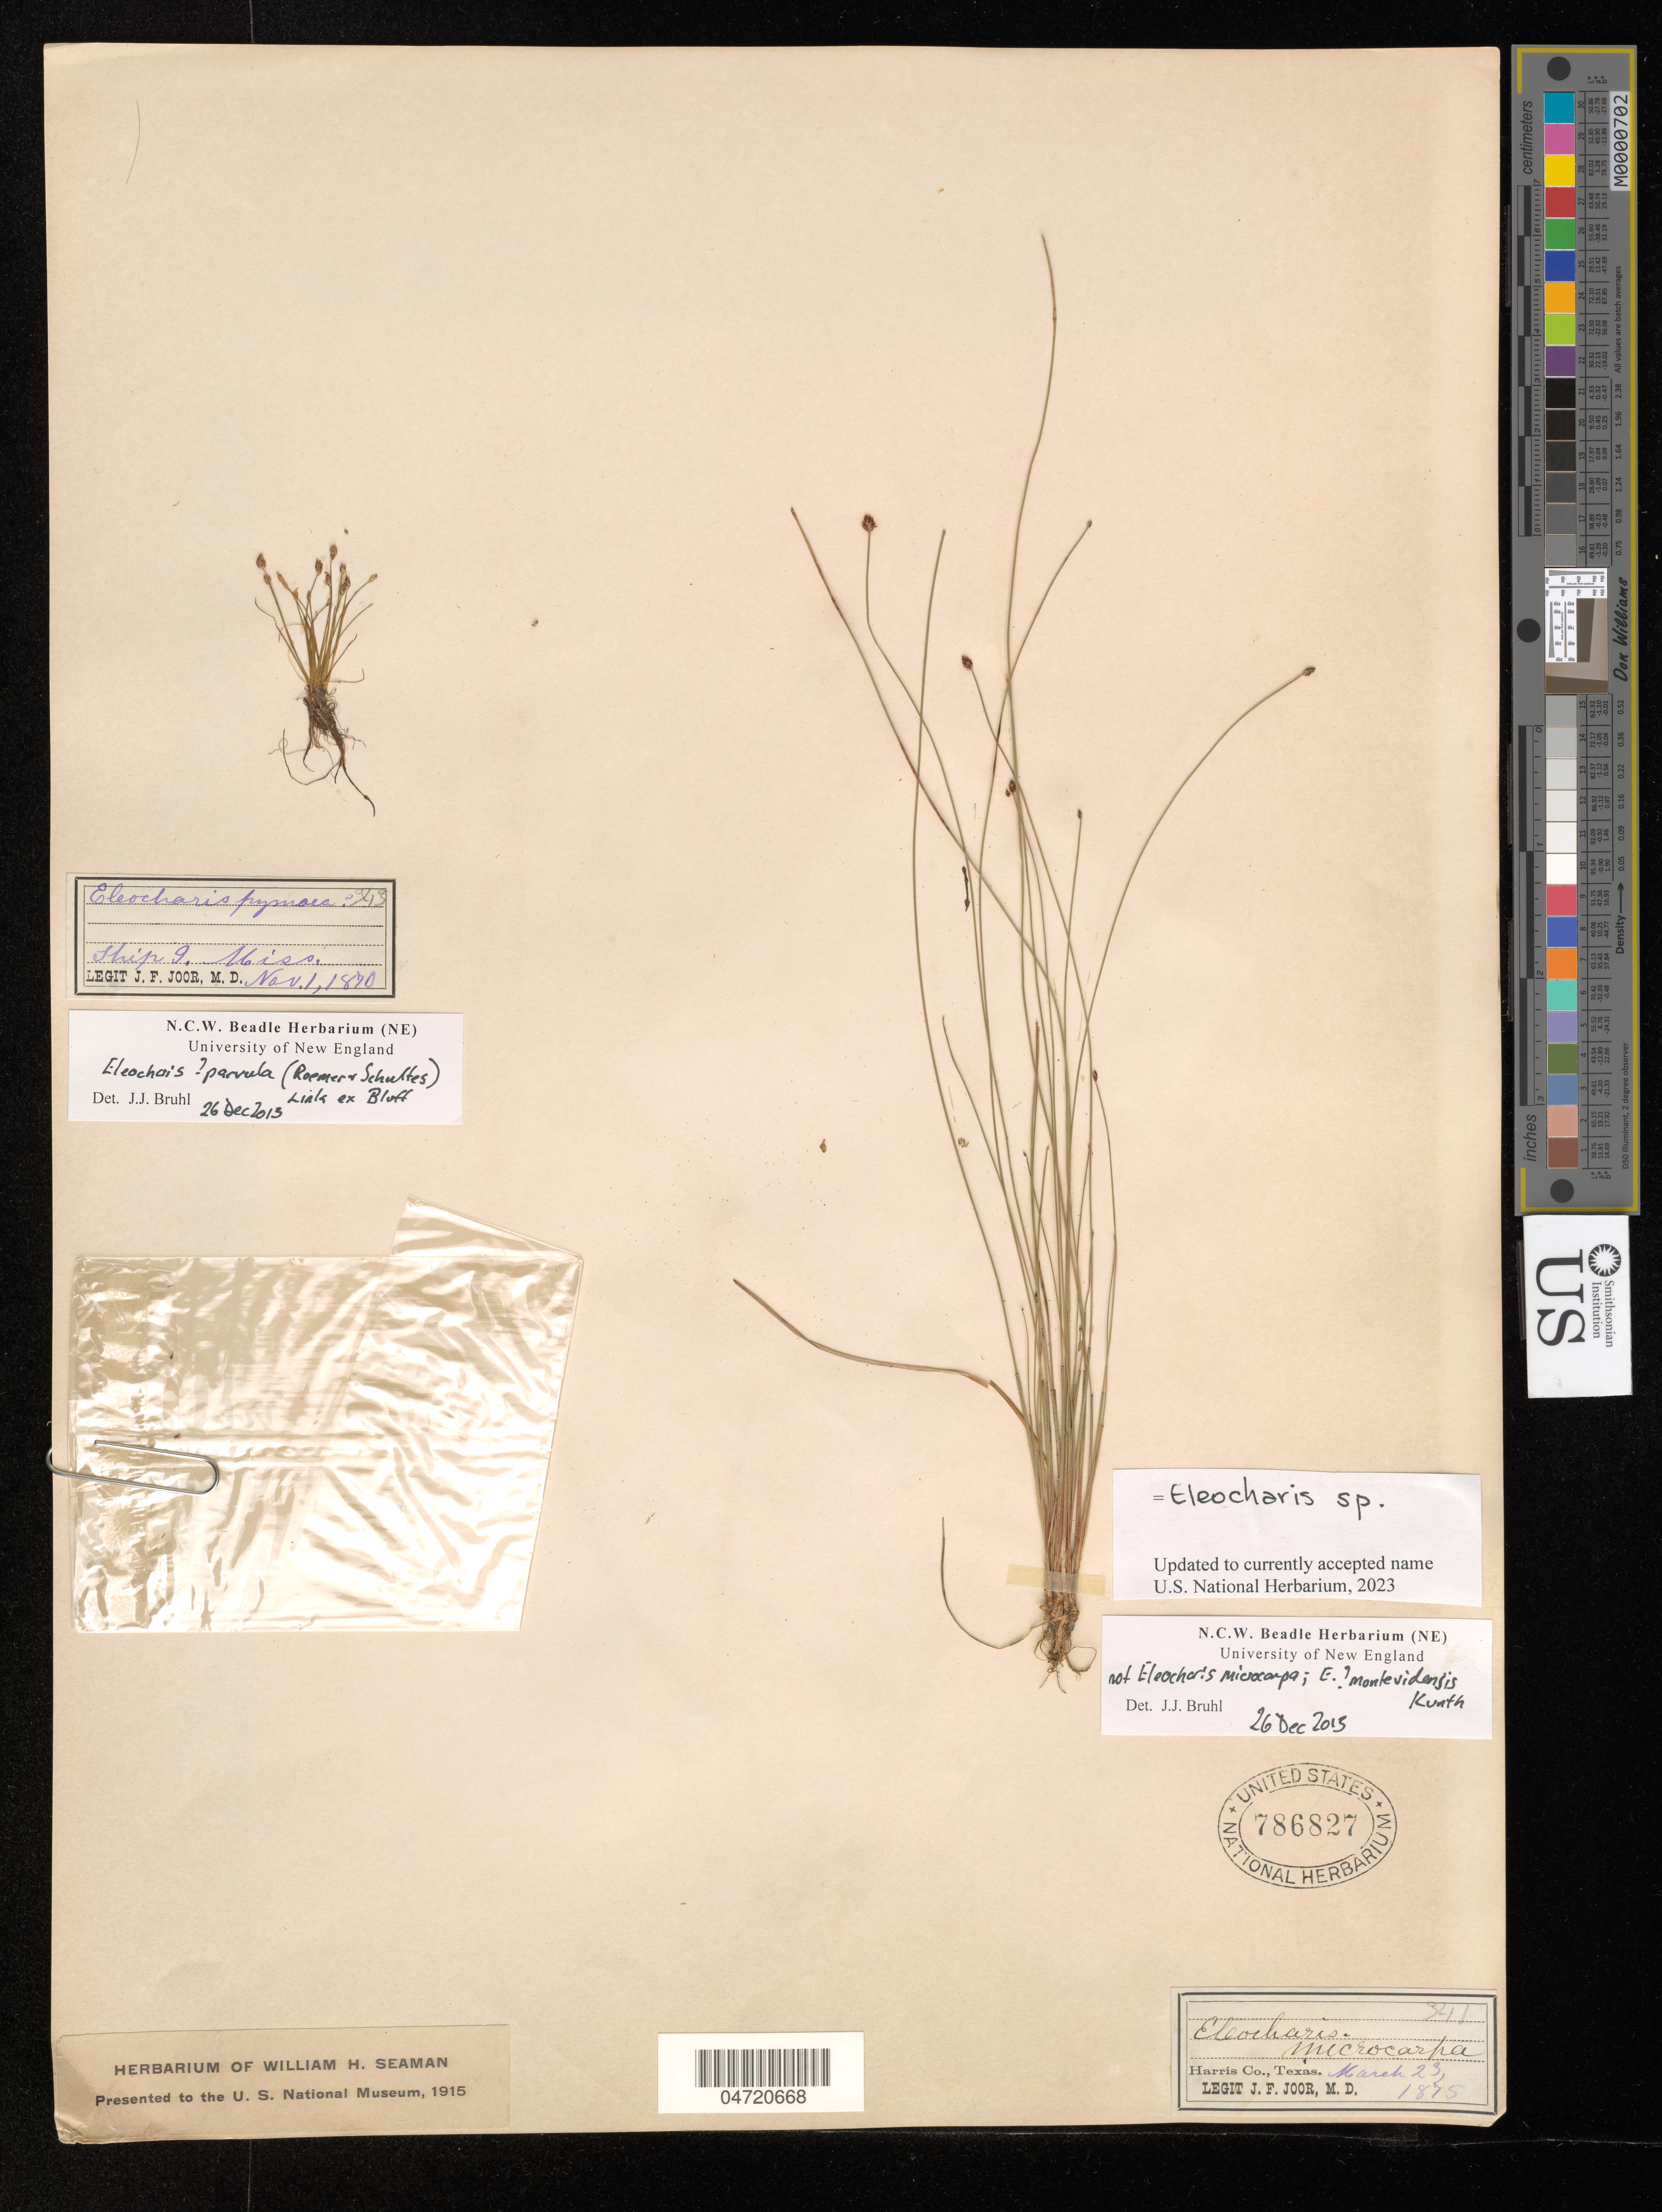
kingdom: Plantae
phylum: Tracheophyta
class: Liliopsida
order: Poales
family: Cyperaceae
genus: Eleocharis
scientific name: Eleocharis sp.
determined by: Bruhl, J. J., (NE), University of New England (AUSTRALIA)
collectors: J. F. Joor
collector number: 341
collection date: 1875-03-23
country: United States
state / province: Texas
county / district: Harris County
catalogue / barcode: US 786827